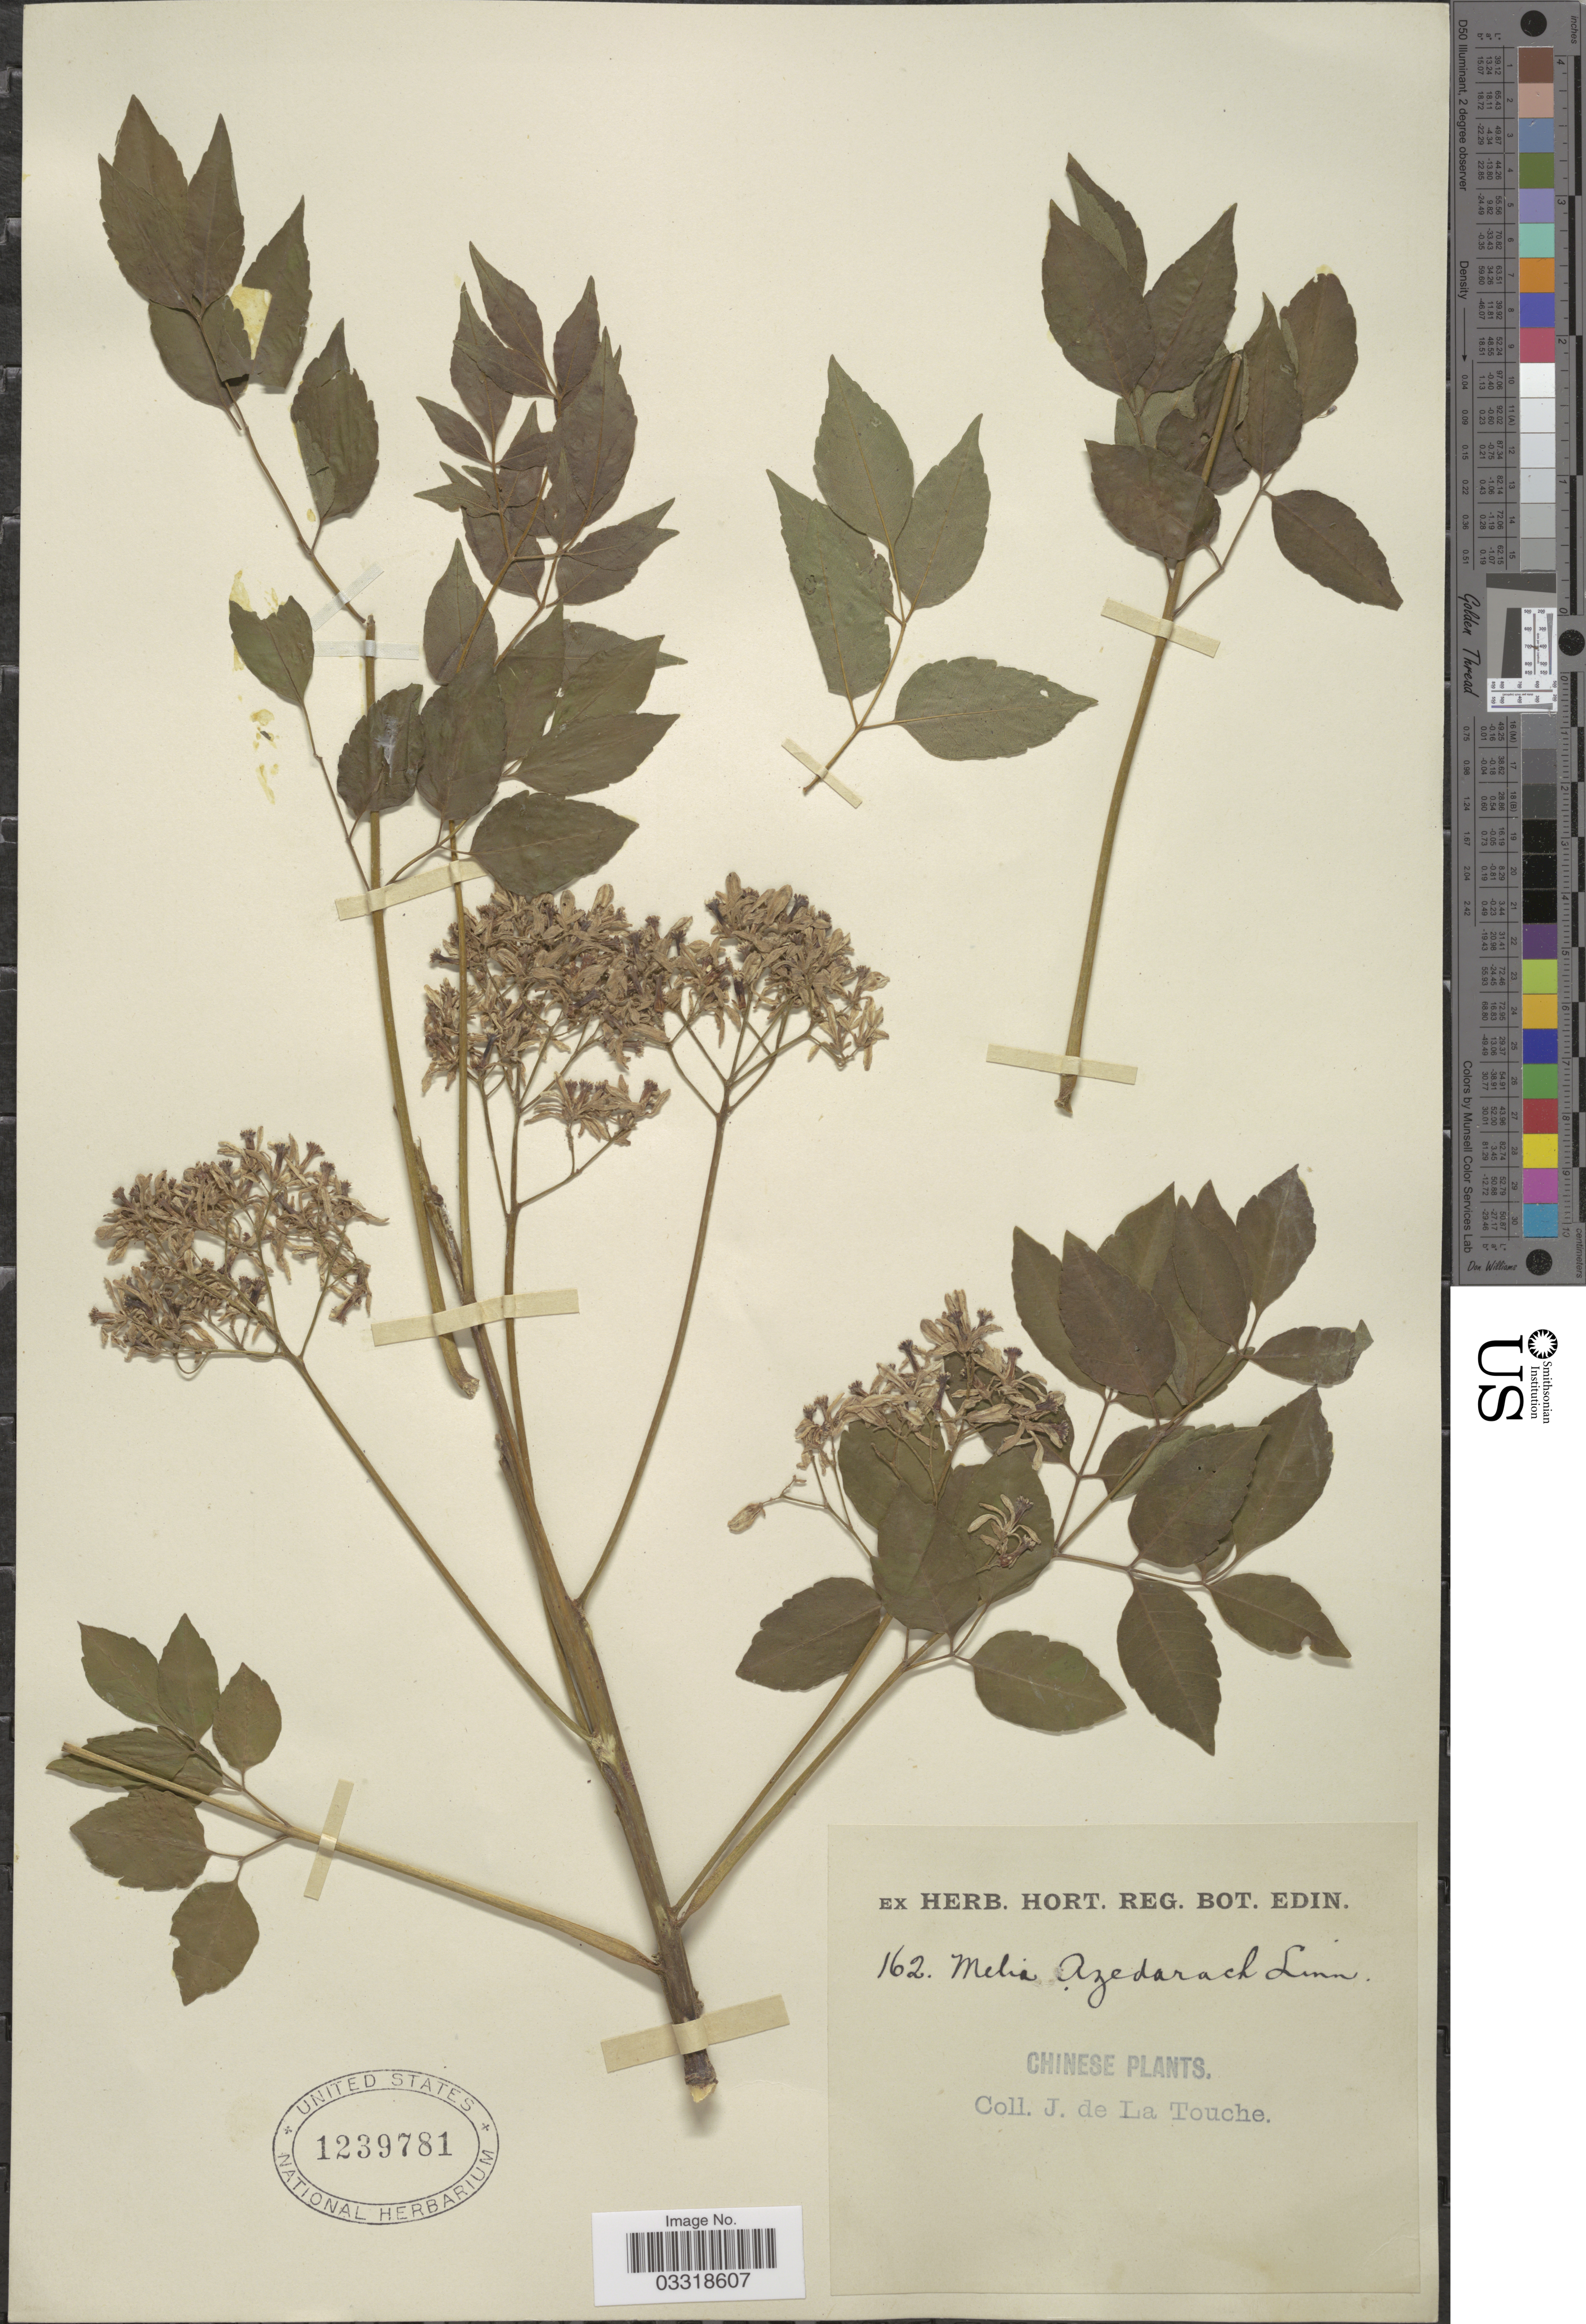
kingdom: Plantae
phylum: Tracheophyta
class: Magnoliopsida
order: Sapindales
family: Meliaceae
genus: Melia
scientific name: Melia azedarach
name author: L.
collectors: J. de la Touche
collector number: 162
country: China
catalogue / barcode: US 1239781